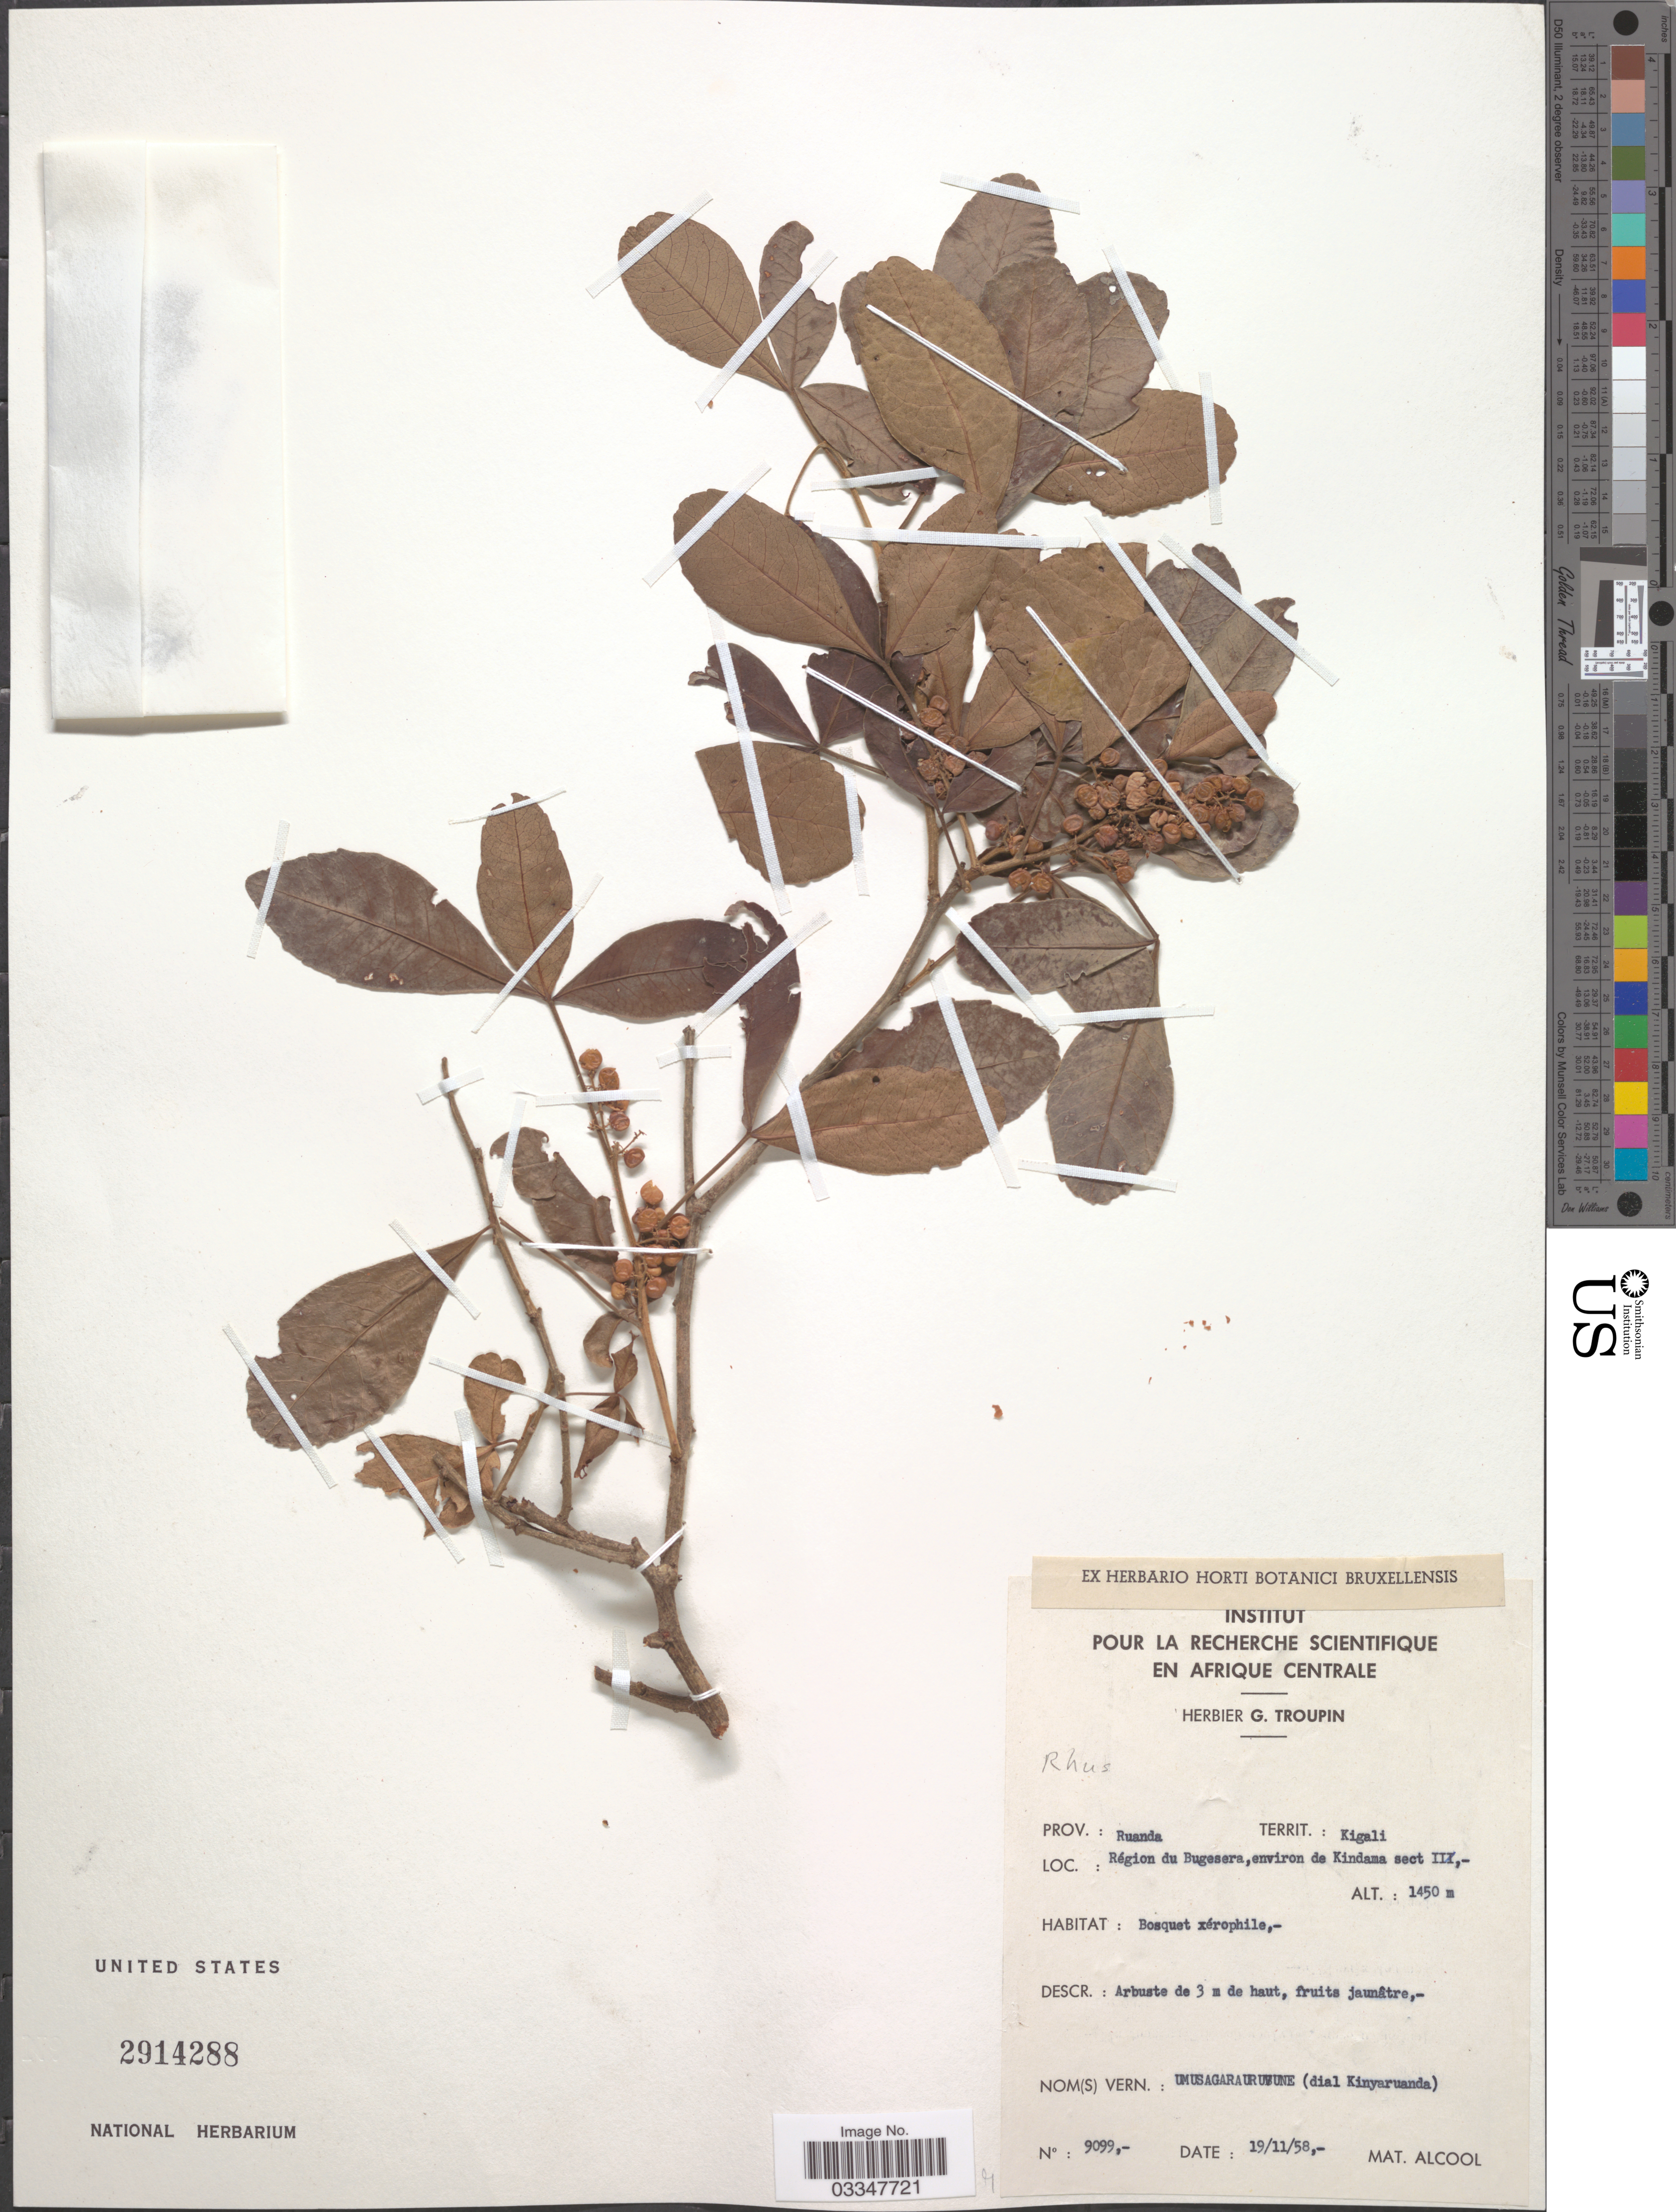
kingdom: Plantae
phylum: Tracheophyta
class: Magnoliopsida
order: Sapindales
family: Anacardiaceae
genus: Rhus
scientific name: Rhus sp.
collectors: ex herb. G. Troupin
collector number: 9099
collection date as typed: Transcribed d/m/y: 19/11/58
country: Rwanda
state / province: Kigali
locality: Prov.: Ruanda. Territ.: Kigali. Région du Bugesera, environ de Kindama sect II.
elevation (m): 1450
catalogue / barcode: US 2914288